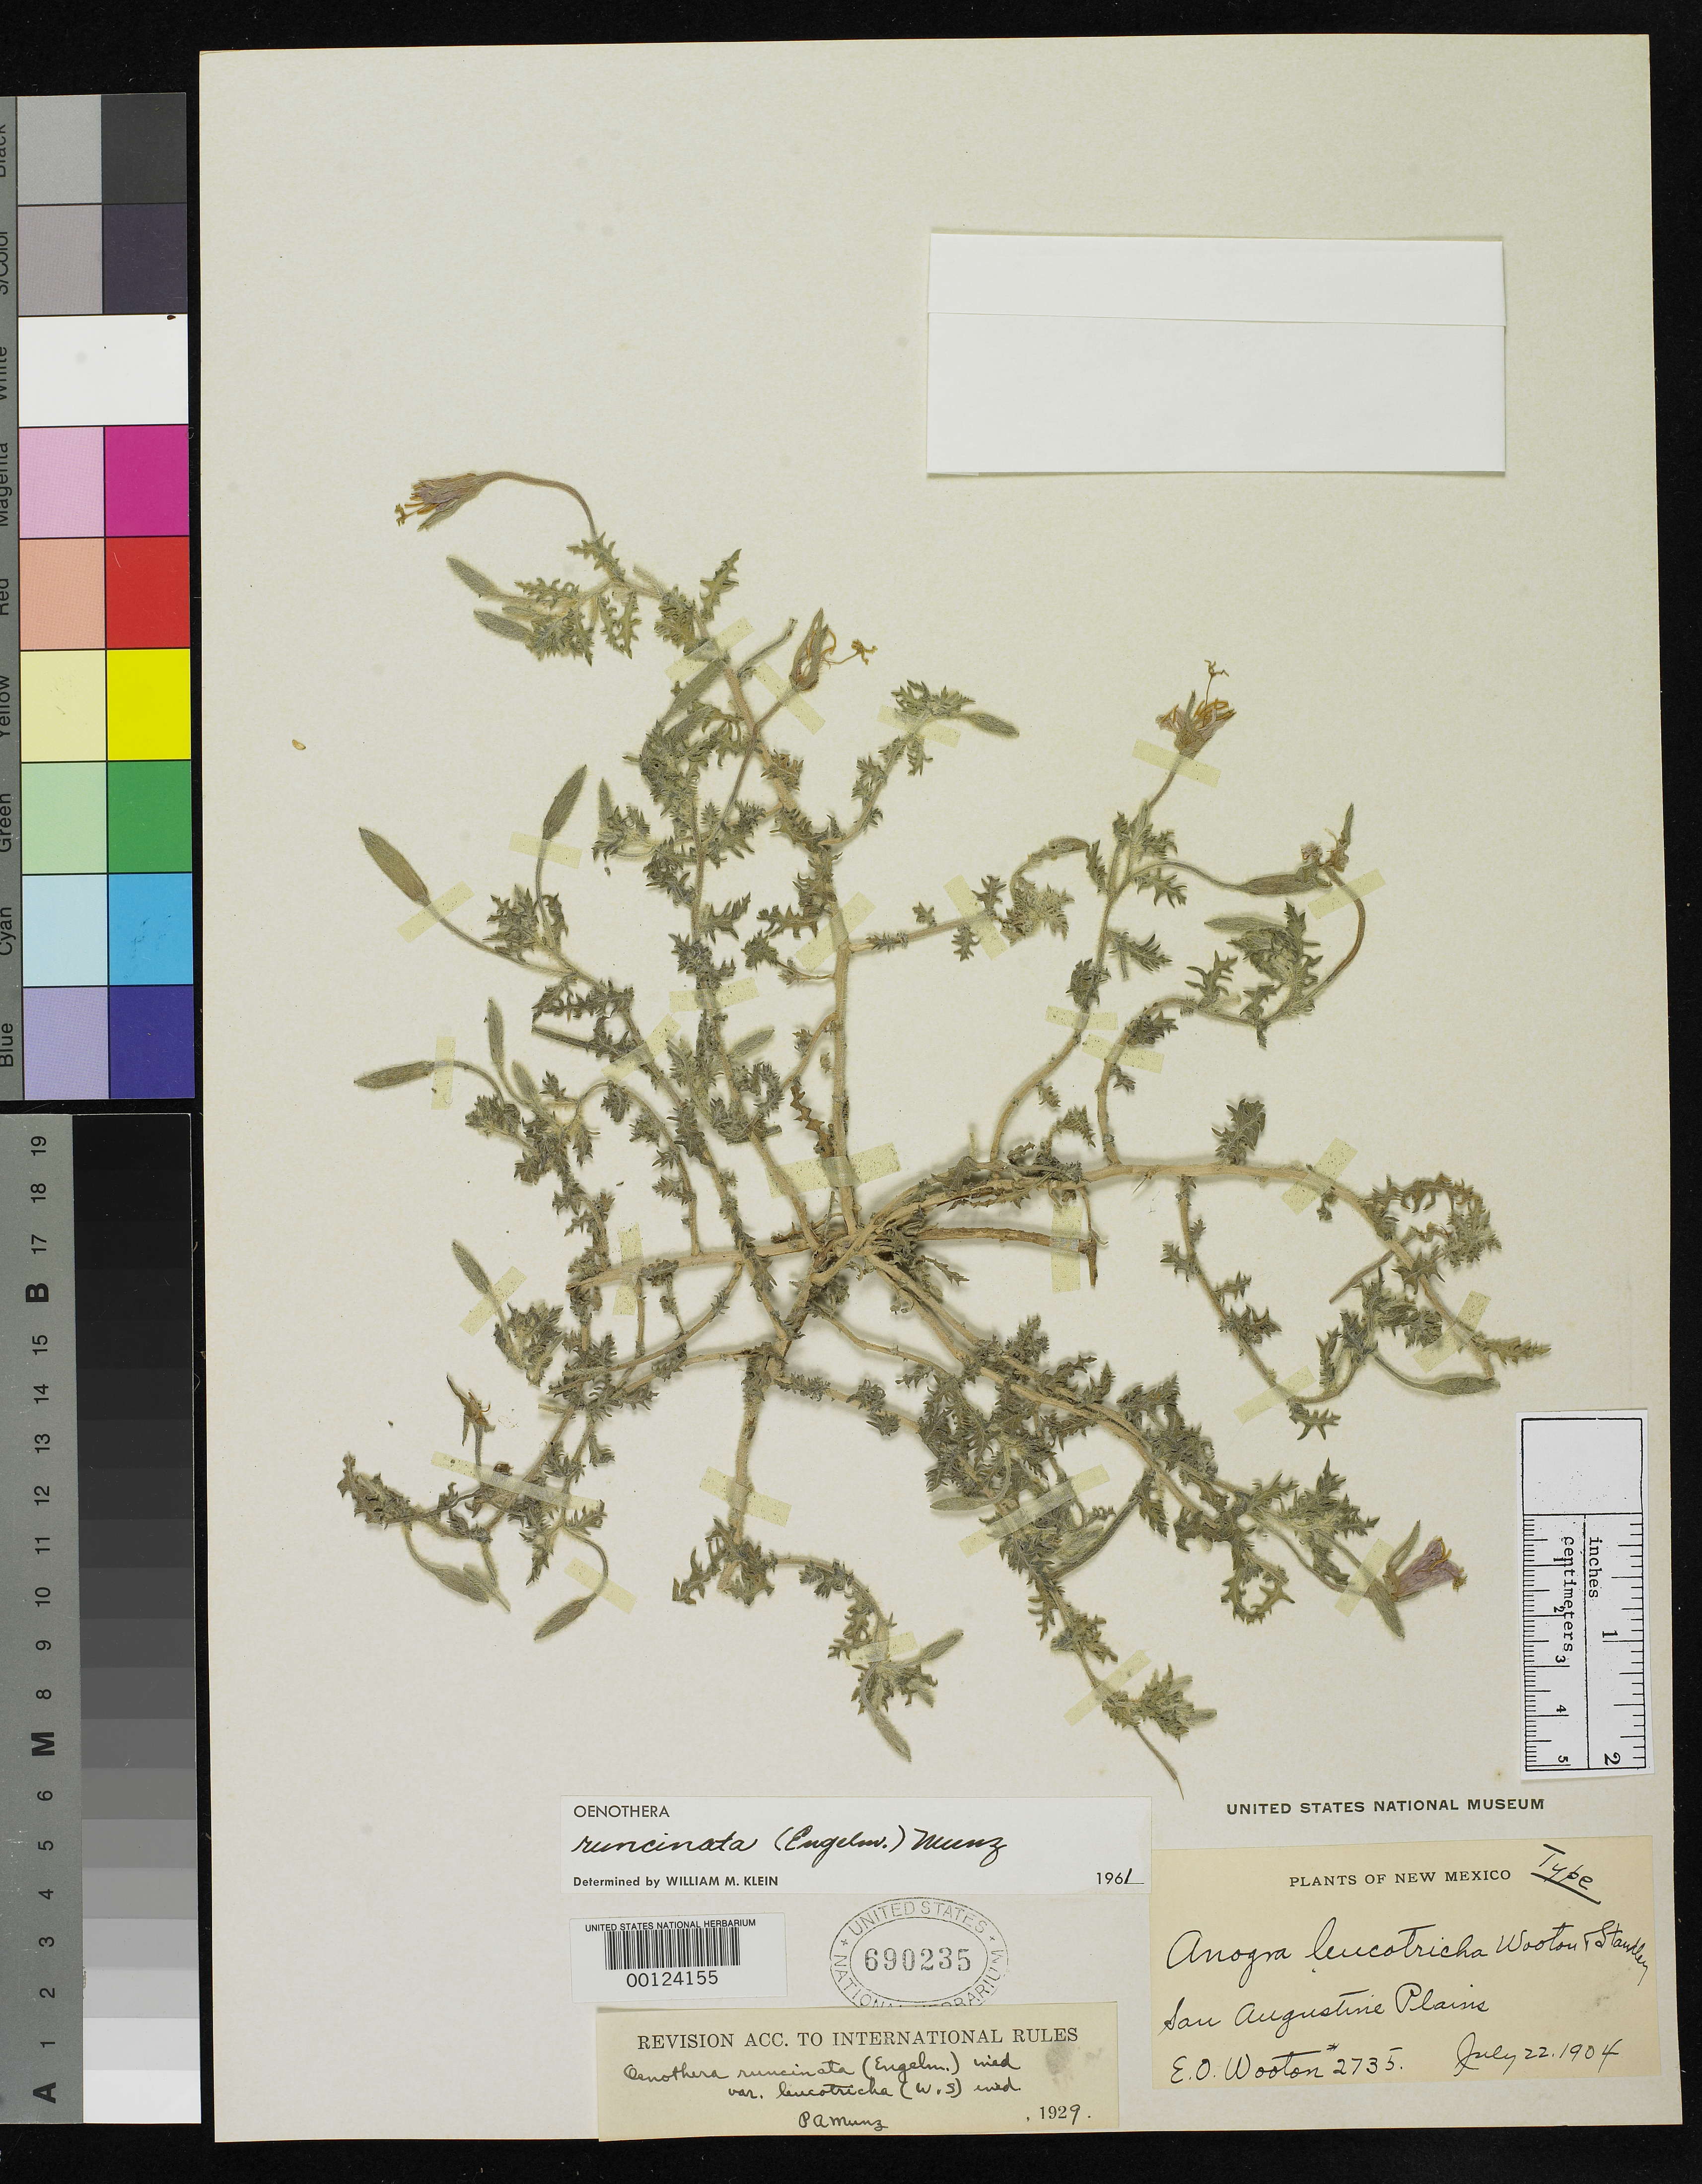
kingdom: Plantae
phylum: Tracheophyta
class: Magnoliopsida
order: Myrtales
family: Onagraceae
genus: Anogra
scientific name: Anogra leucotricha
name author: Wooton & Standl.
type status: Holotype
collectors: E. O. Wooton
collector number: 2735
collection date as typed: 22 Jul 1904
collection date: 1904-07-22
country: United States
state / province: Texas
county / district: San Augustine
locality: San Augustine Plains.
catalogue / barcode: US 690235